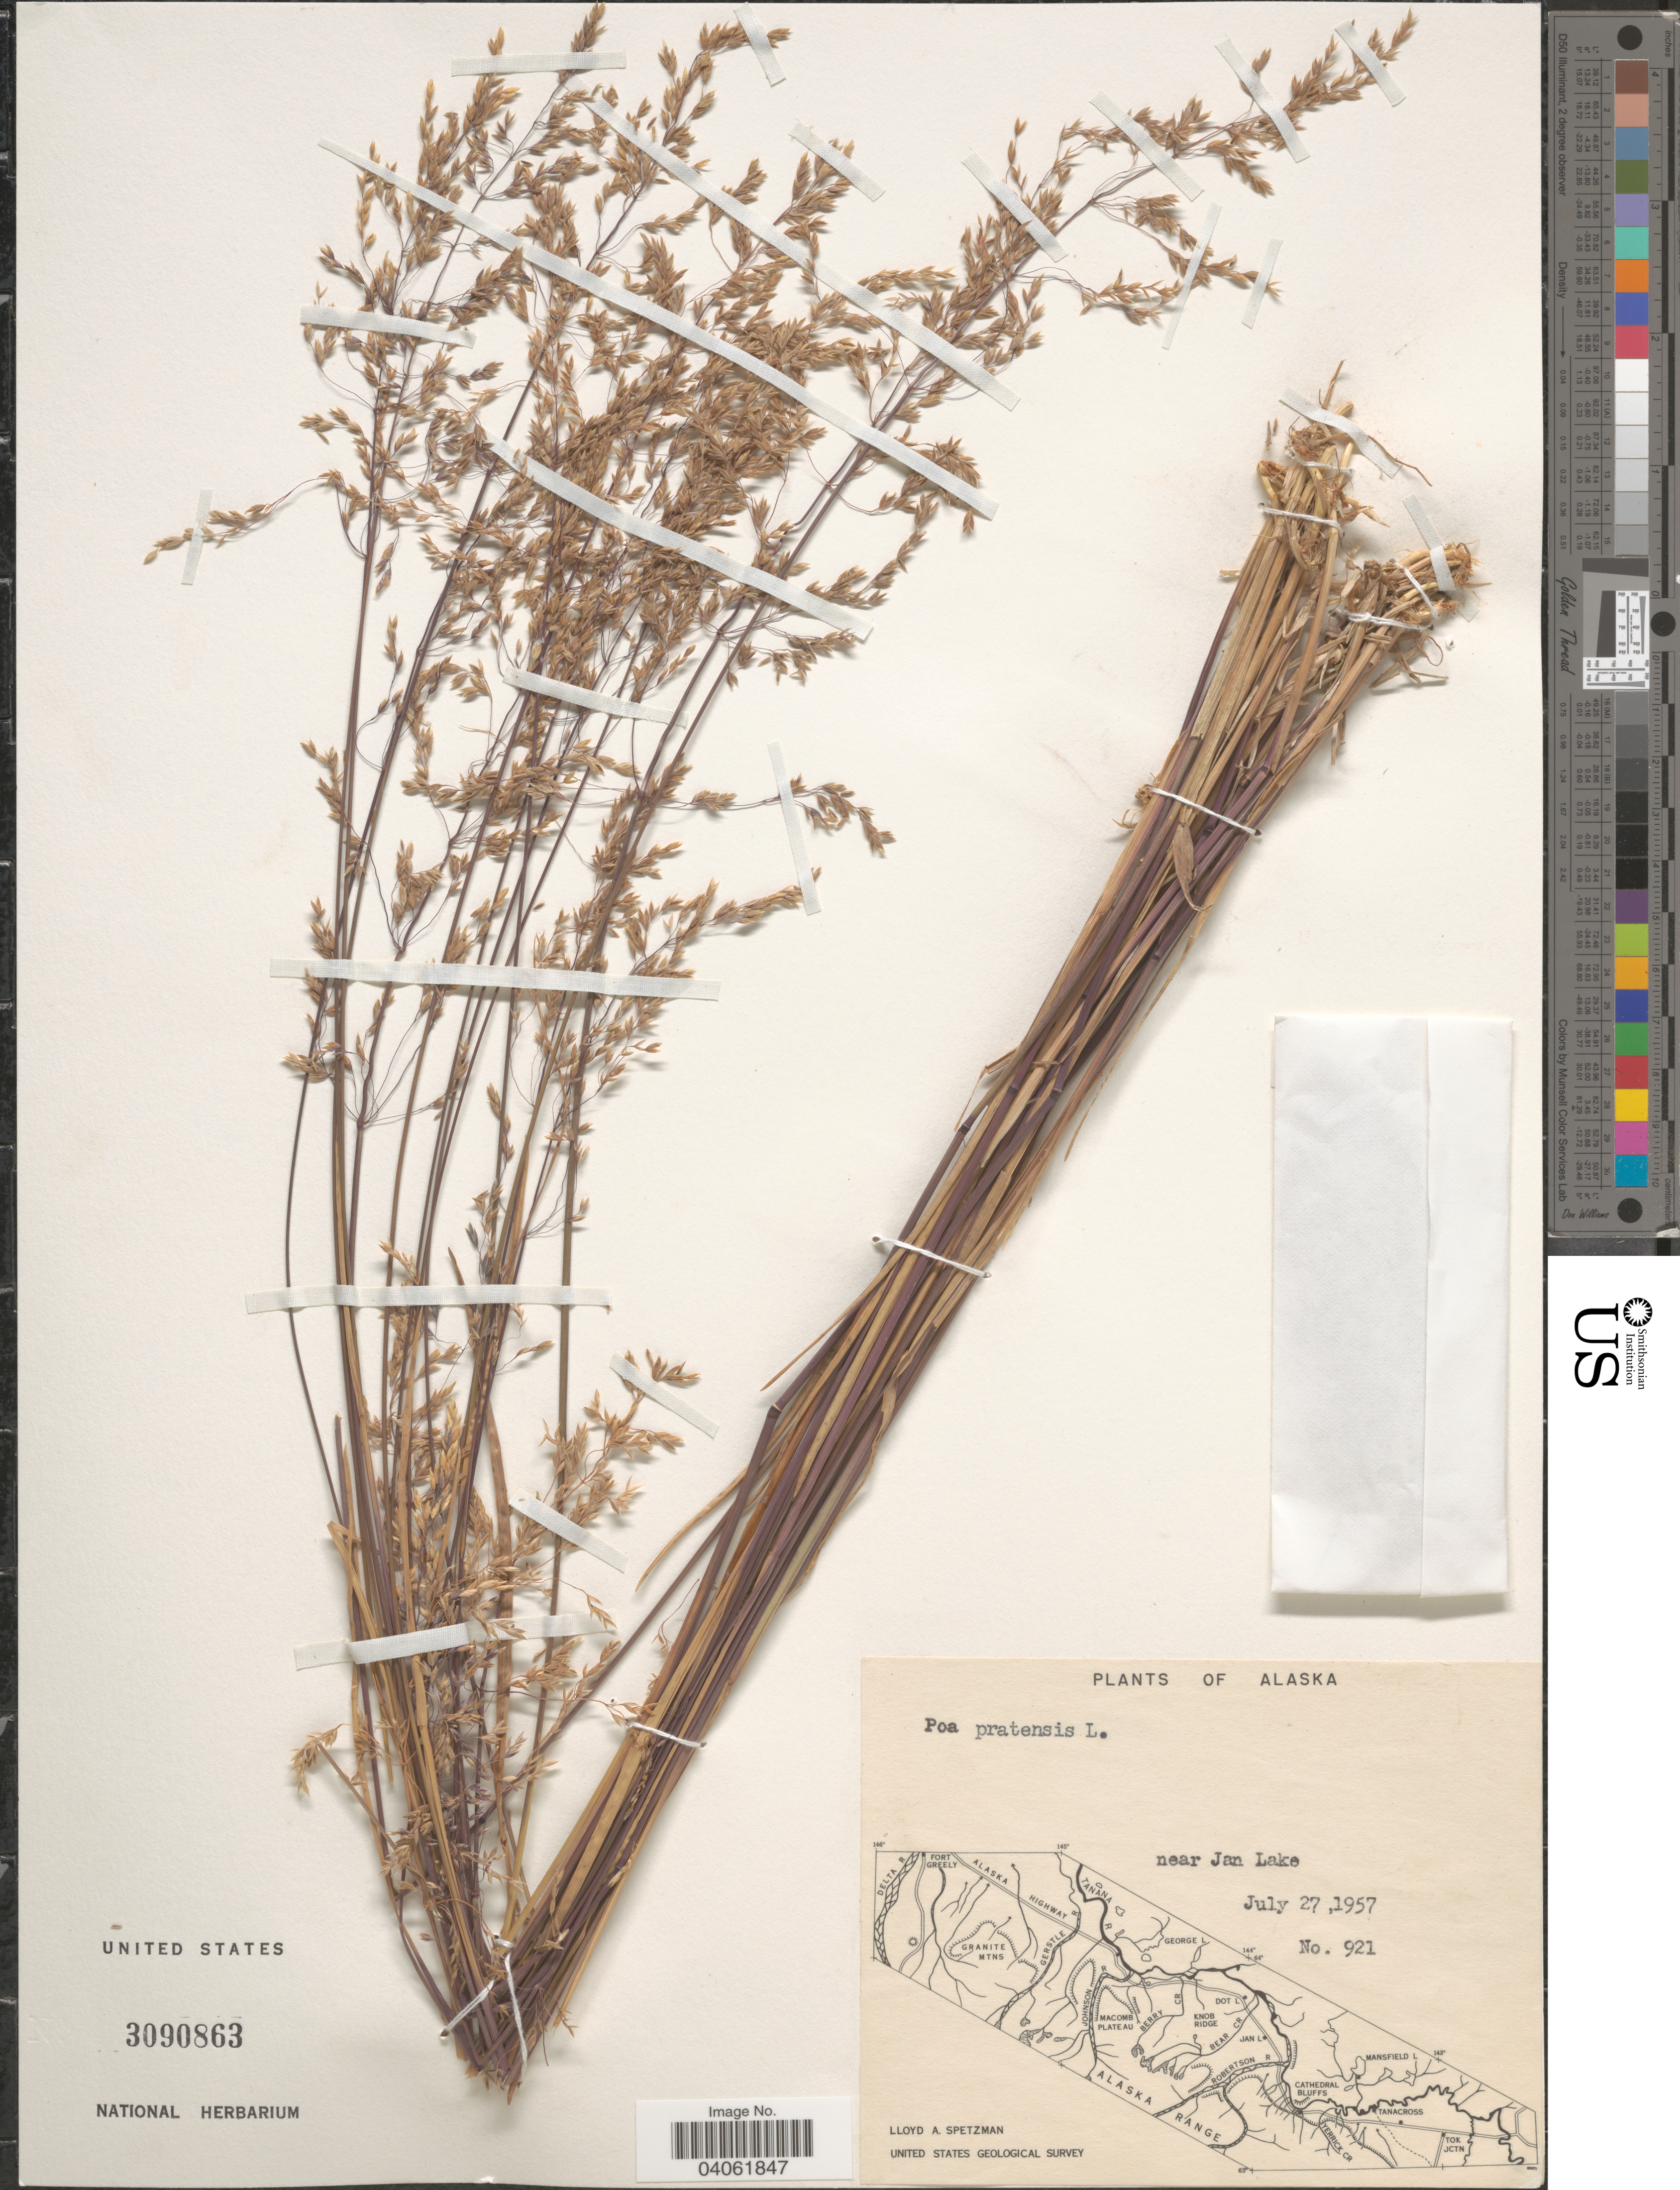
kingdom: Plantae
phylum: Tracheophyta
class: Liliopsida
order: Poales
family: Poaceae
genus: Poa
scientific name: Poa pratensis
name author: L.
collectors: L. Spetzman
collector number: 921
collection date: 1957-07-27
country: United States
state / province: Alaska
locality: Near Jan Lake.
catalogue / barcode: US 3090863